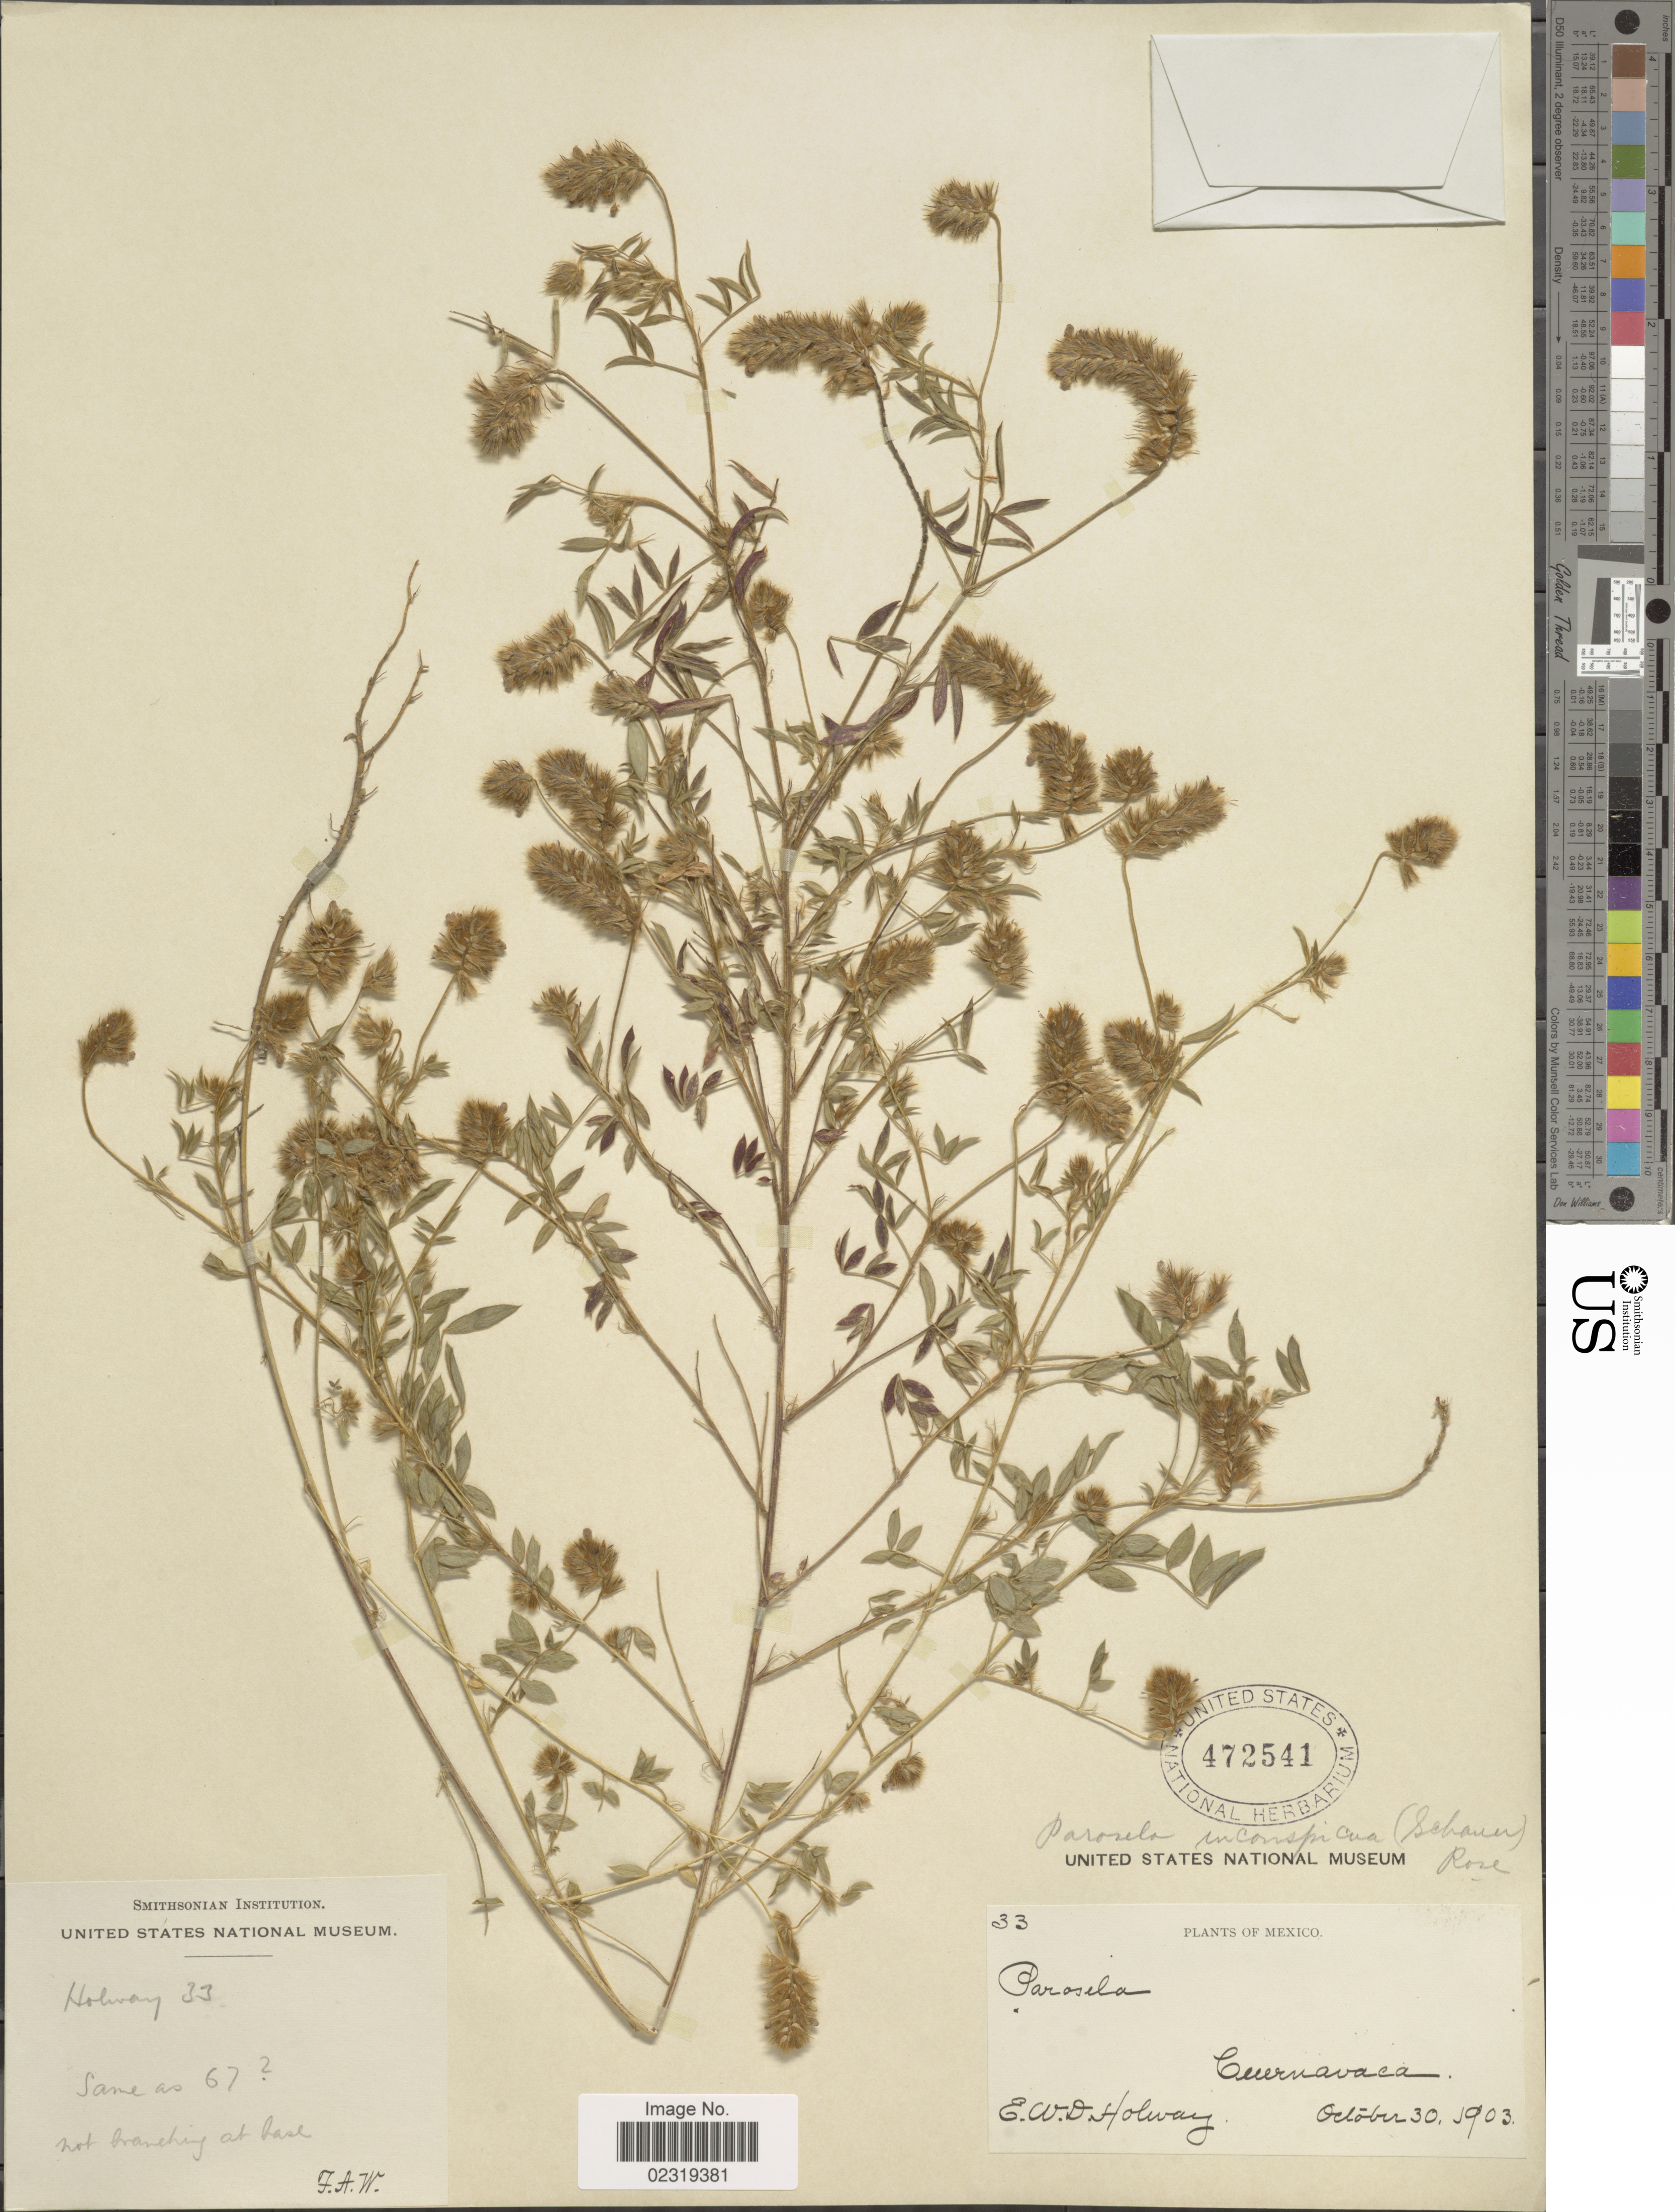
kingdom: Plantae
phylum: Tracheophyta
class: Magnoliopsida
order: Fabales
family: Fabaceae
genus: Dalea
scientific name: Dalea humilis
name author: G. Don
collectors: E. W. D. Holway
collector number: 33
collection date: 1903-10-30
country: Mexico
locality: Cuernavaca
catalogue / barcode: US 472541